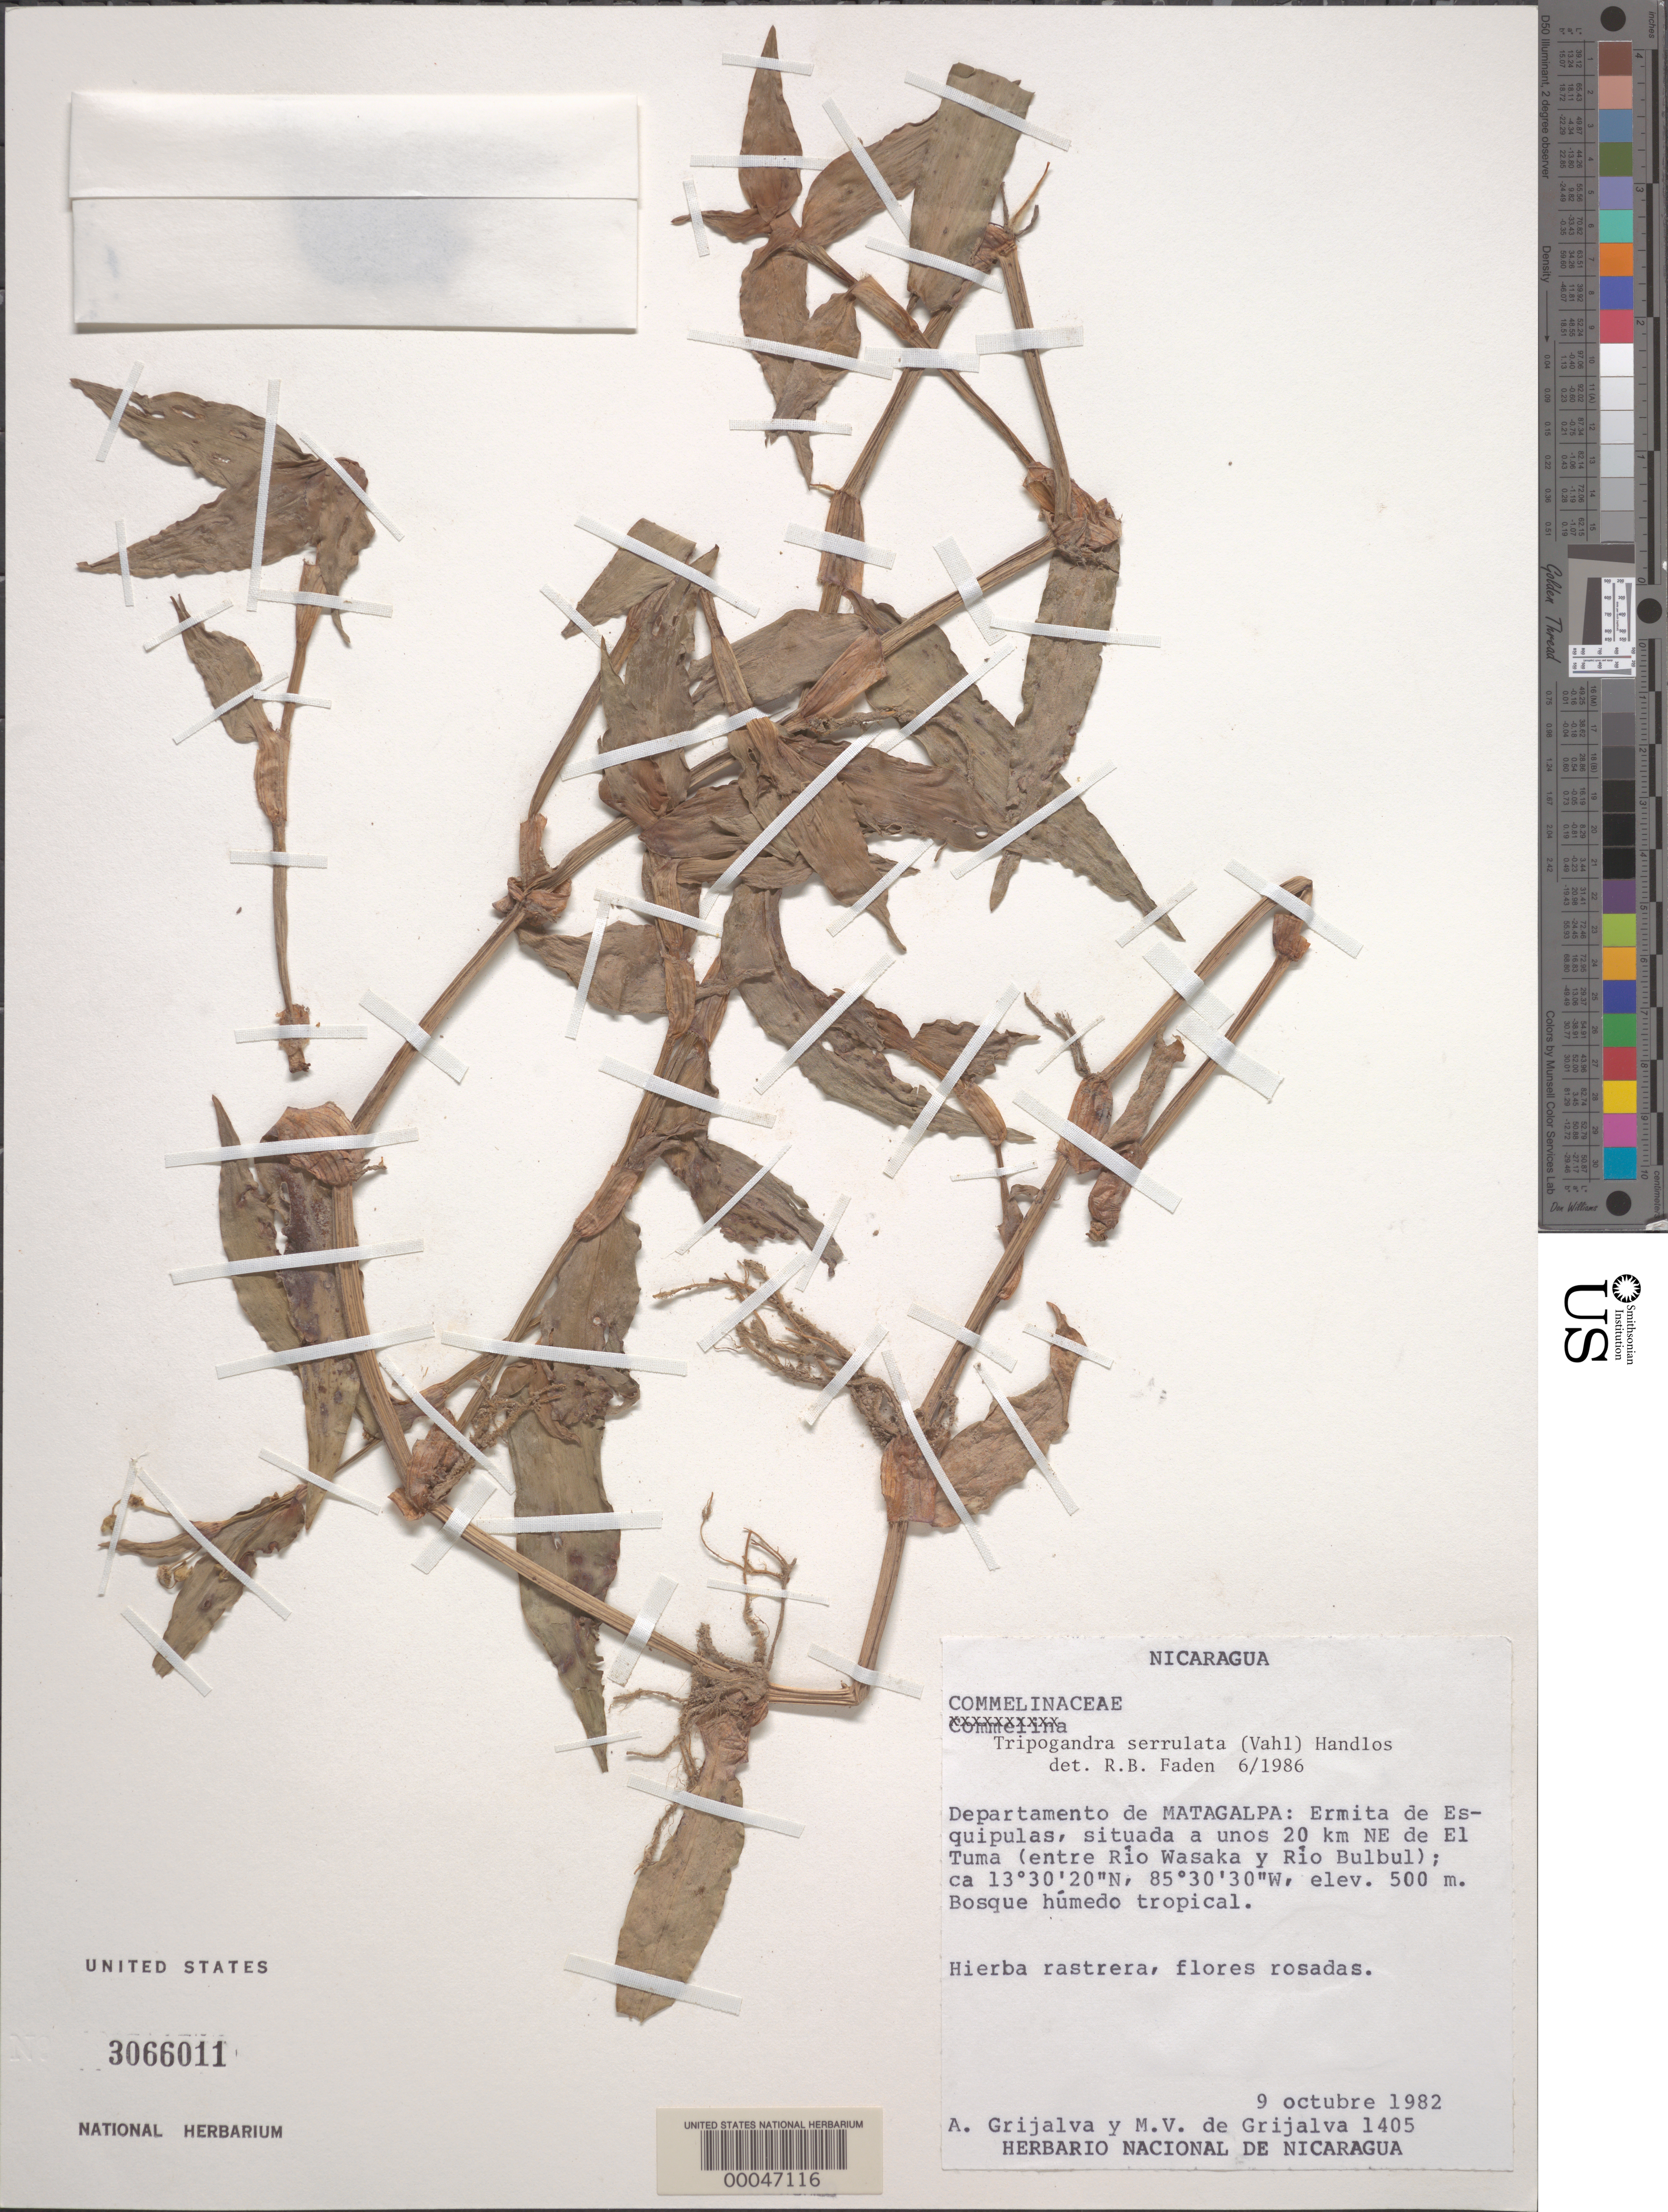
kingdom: Plantae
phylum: Tracheophyta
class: Liliopsida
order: Commelinales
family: Commelinaceae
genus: Tripogandra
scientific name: Tripogandra serrulata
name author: (Vahl) Handlos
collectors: A. Grijalva & M. Grijalva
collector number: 1405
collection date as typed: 09 Oct 1982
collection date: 1982-10-09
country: Nicaragua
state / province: Matagalpa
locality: Ermita de esquipulas, 20 km ne of el tuma (bet. rio wasaka and rio bulbul)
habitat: Tropical forest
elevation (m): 500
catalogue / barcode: US 3066011